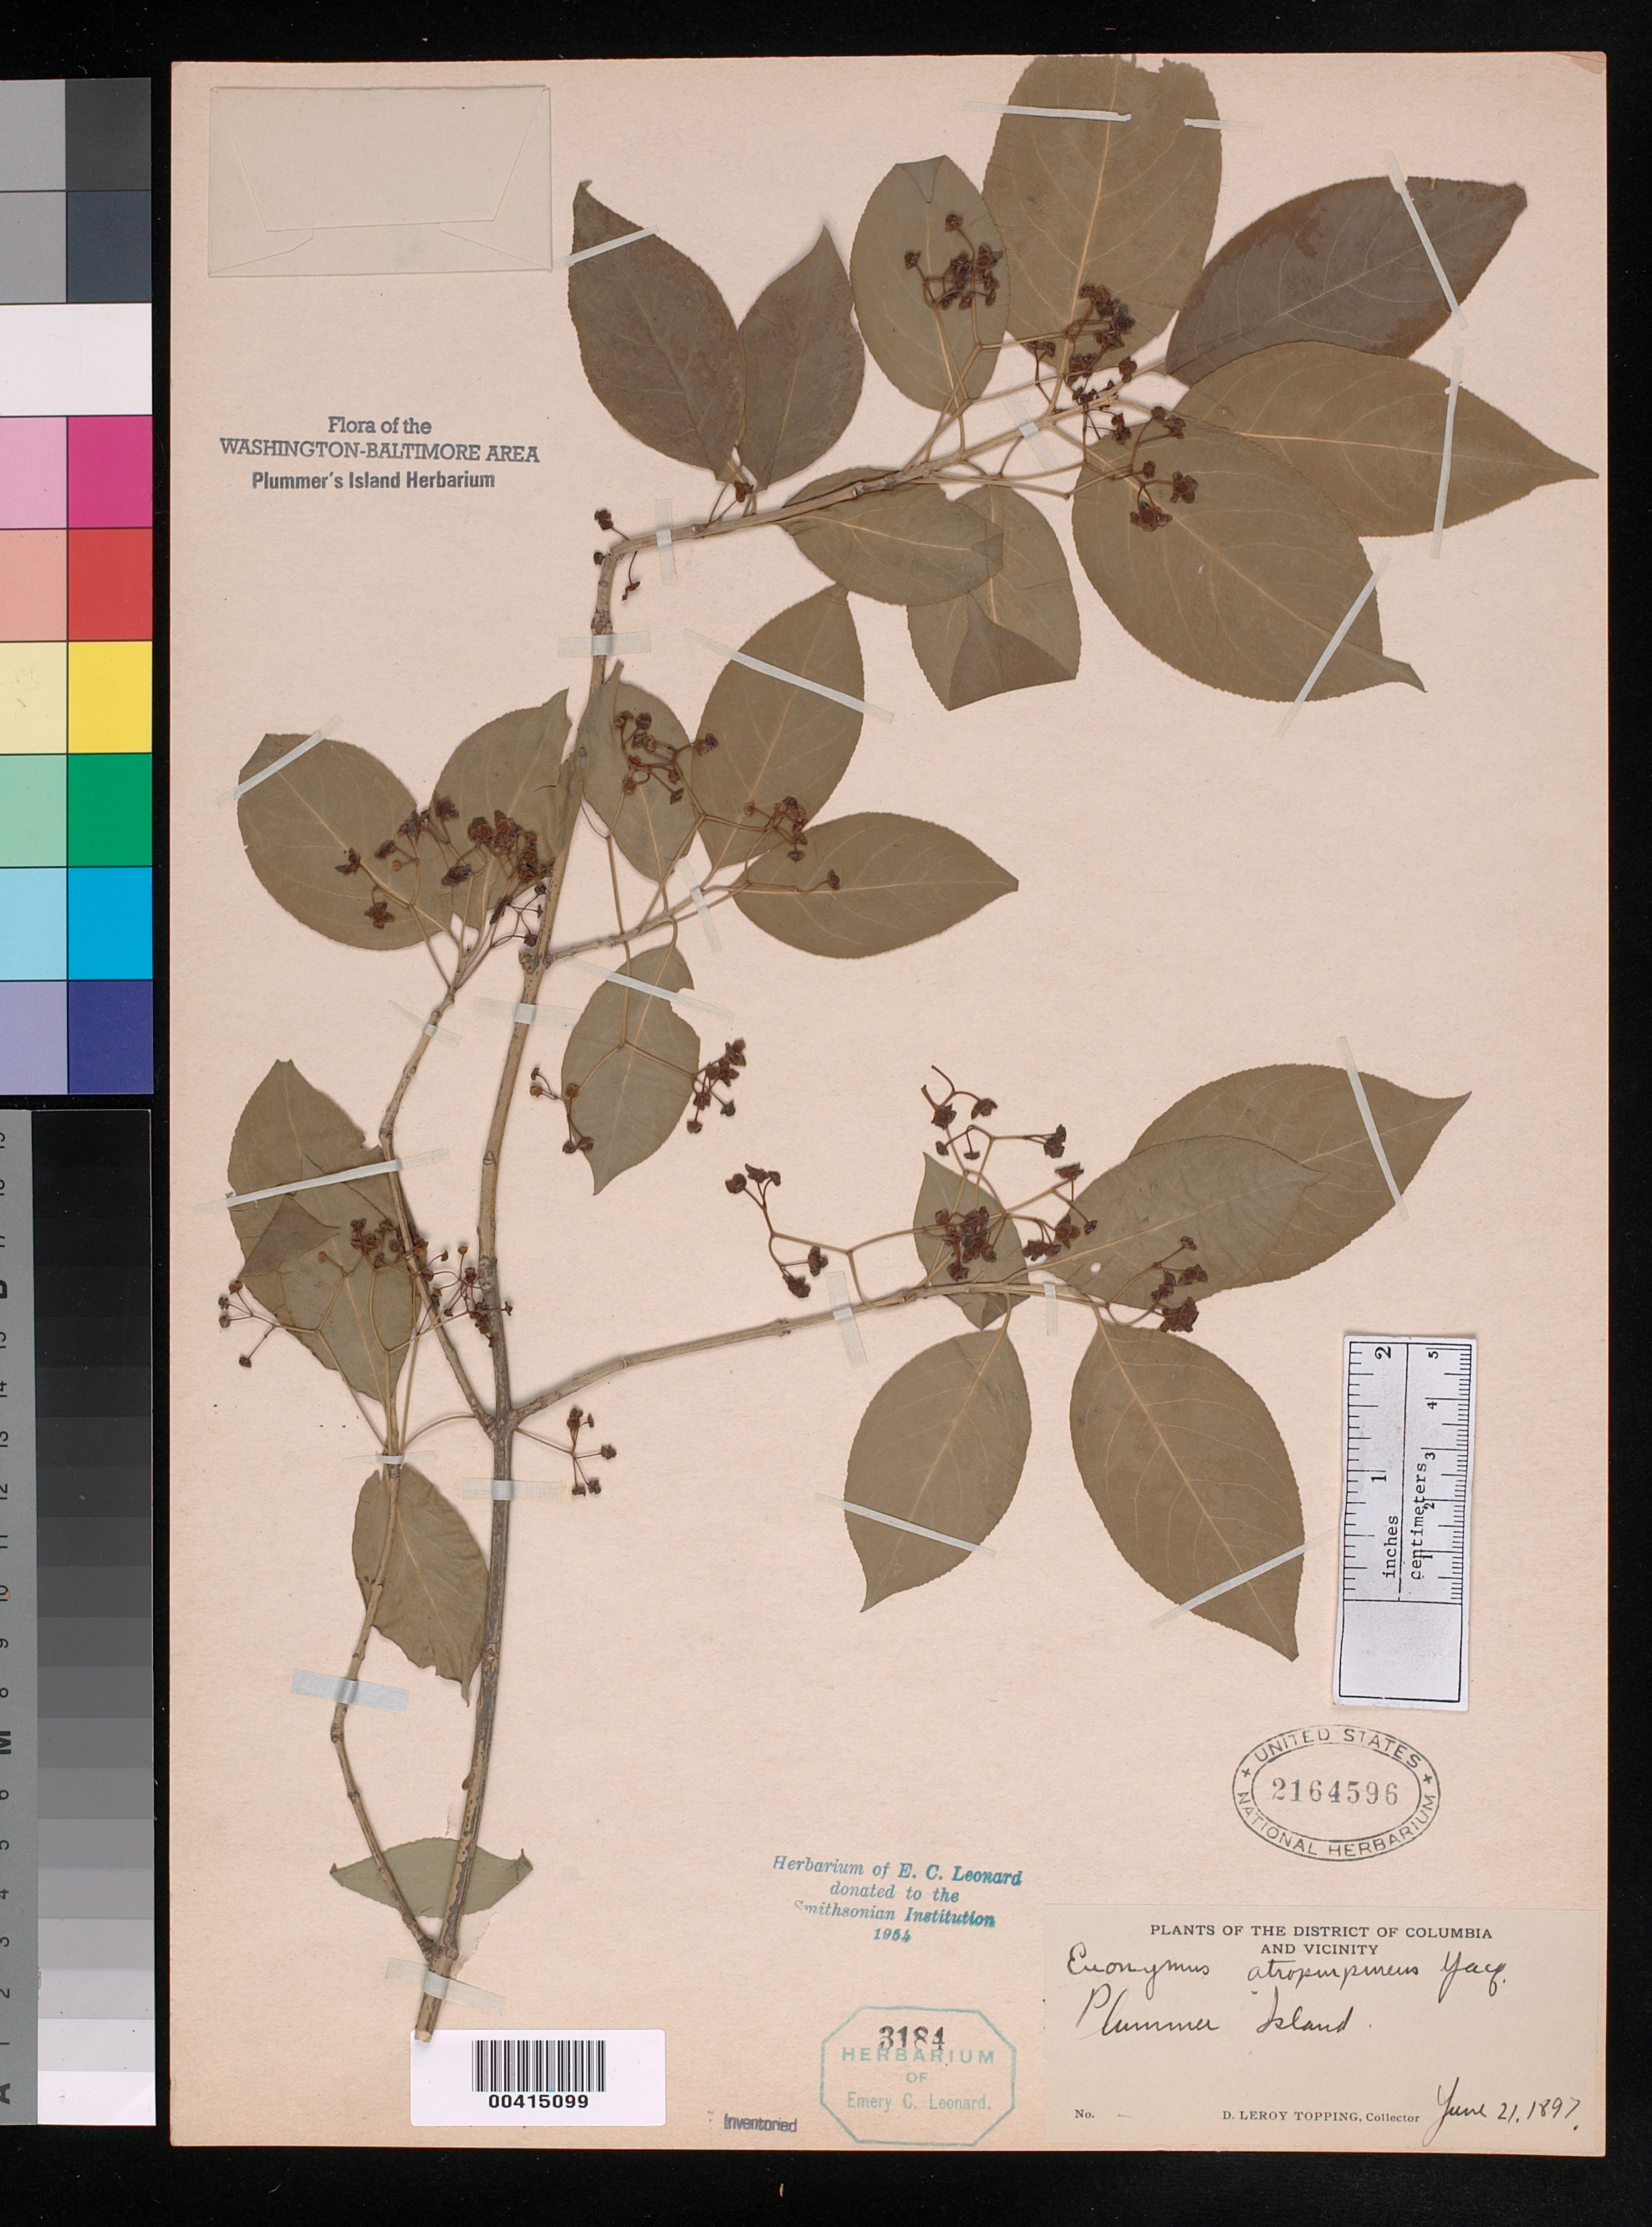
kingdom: Plantae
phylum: Tracheophyta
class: Magnoliopsida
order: Celastrales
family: Celastraceae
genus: Euonymus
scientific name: Euonymus atropurpureus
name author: Jacq.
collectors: D. L. Topping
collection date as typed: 21 Jun 1897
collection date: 1897-06-21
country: United States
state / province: Maryland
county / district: Montgomery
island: Plummers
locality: Plummer's Island C. & O. Canal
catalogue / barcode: US 2164596